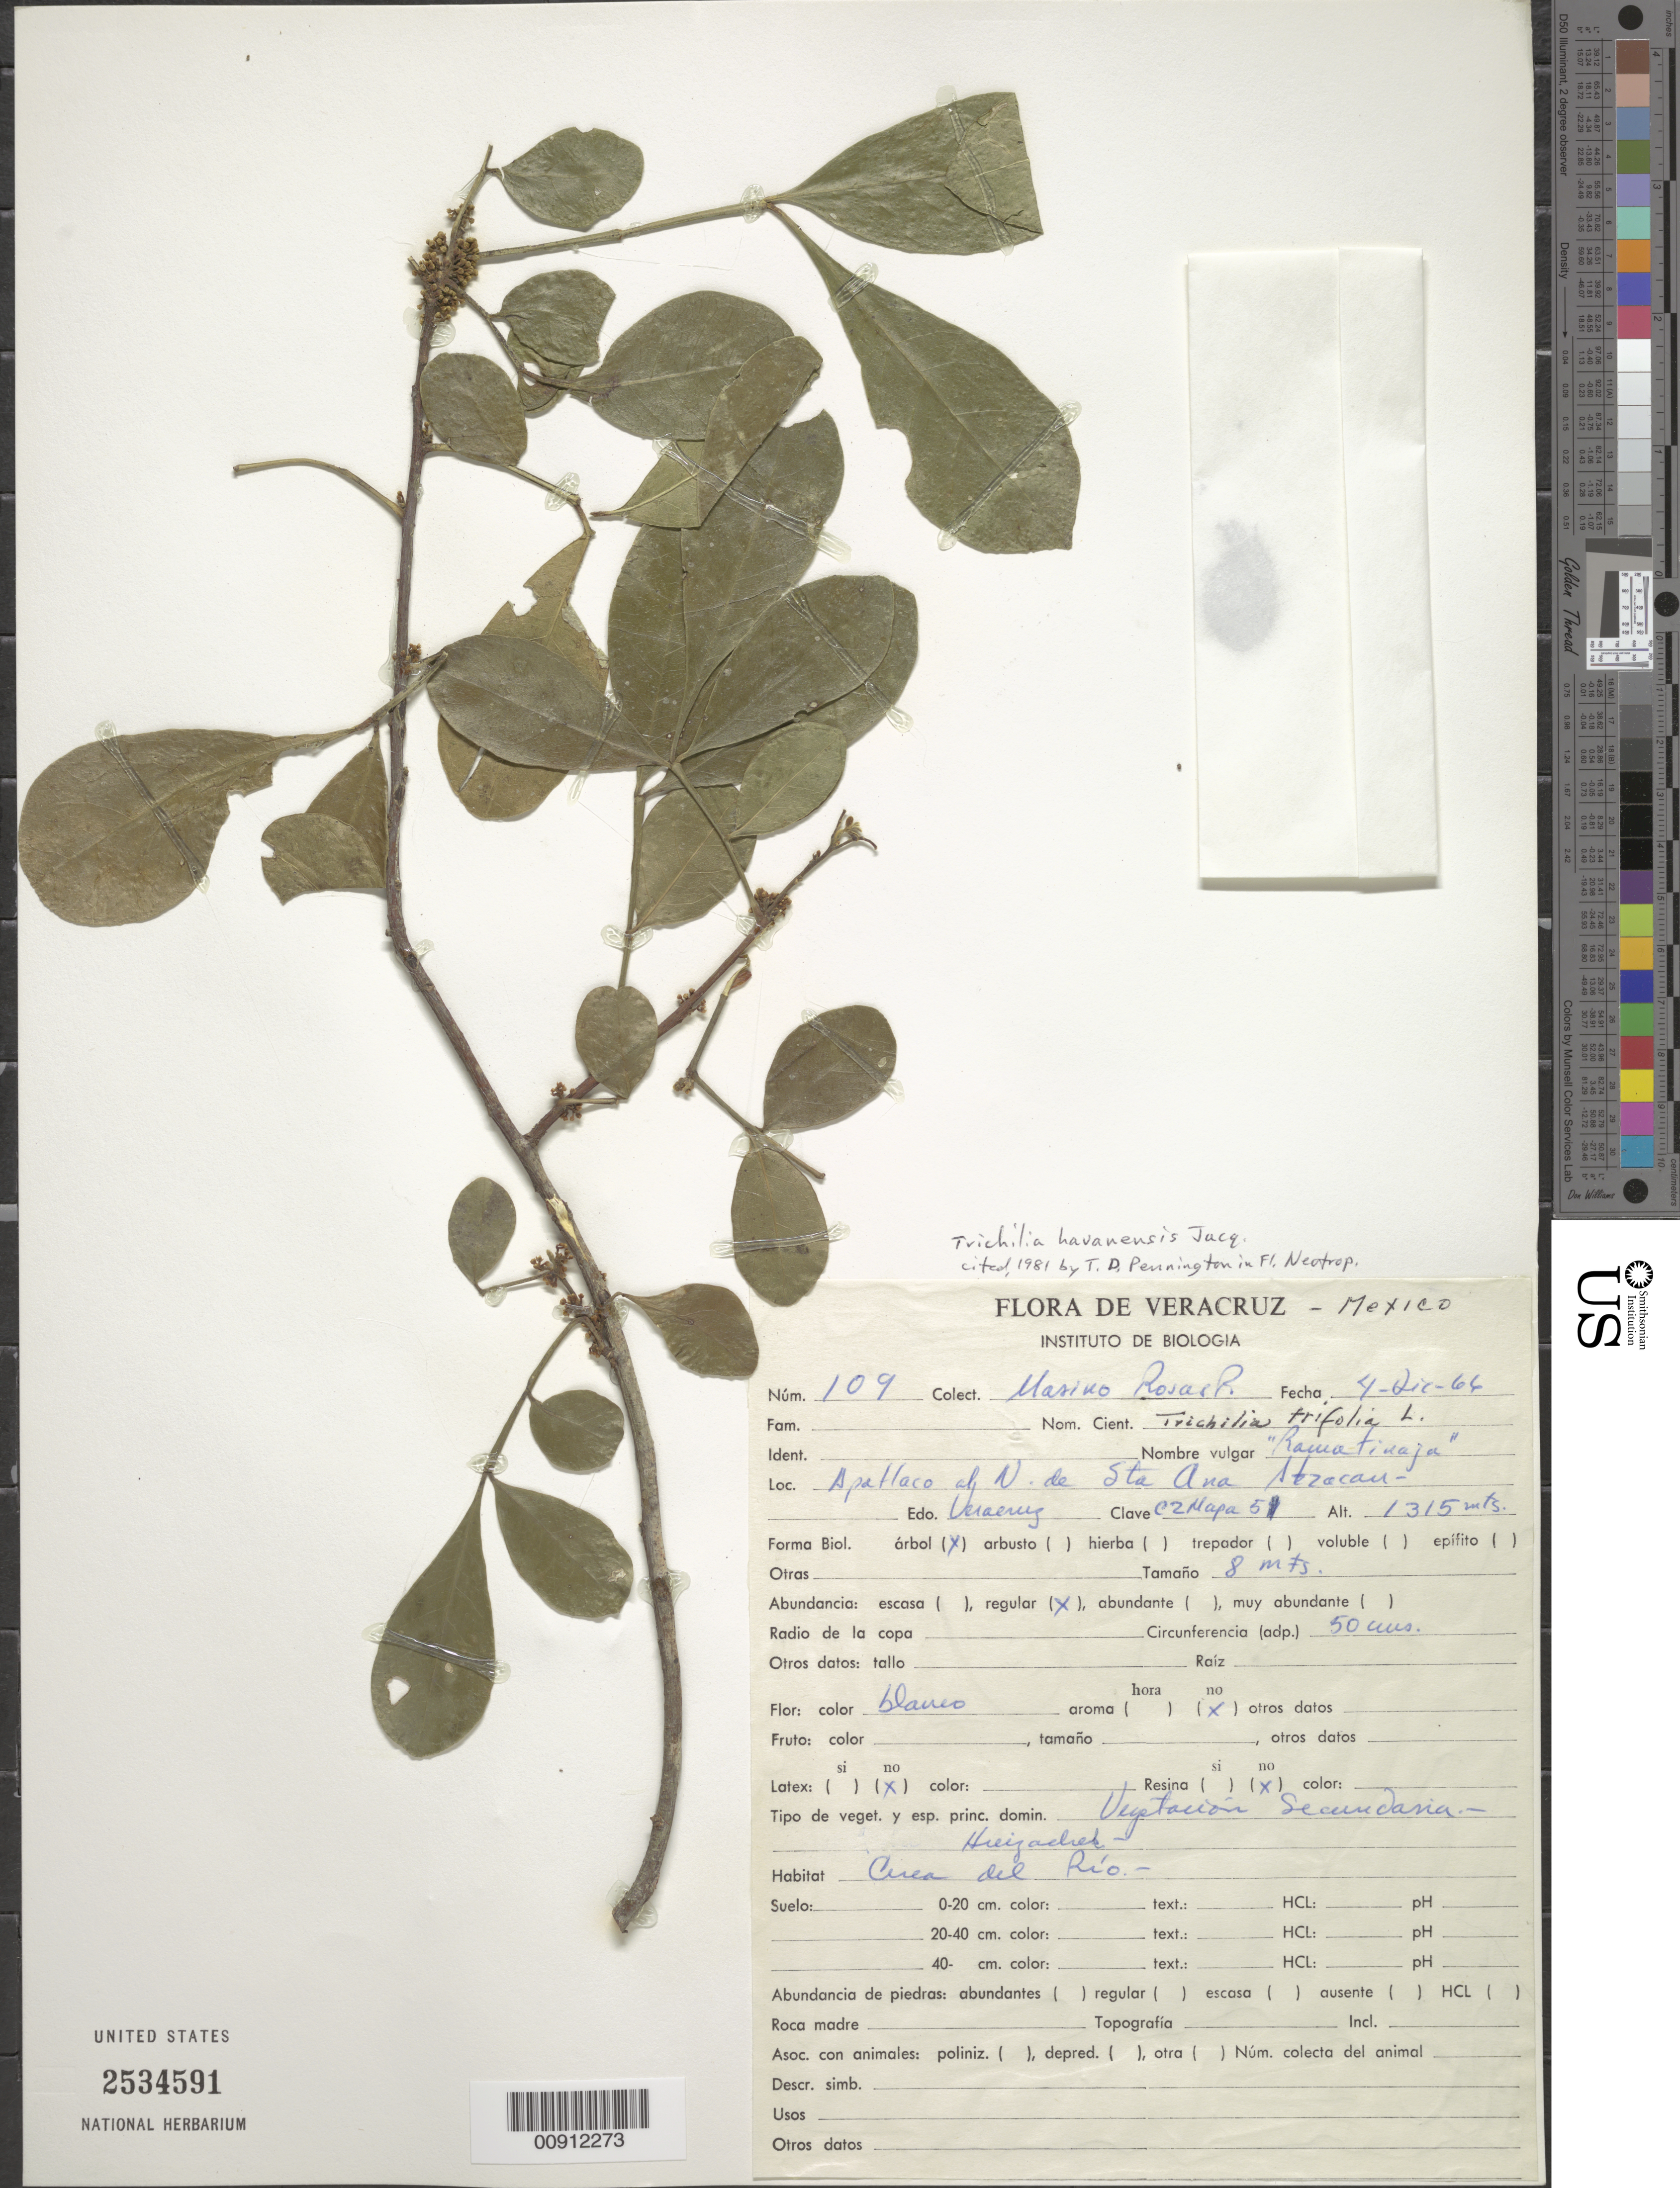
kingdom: Plantae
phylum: Tracheophyta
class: Magnoliopsida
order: Sapindales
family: Meliaceae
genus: Trichilia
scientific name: Trichilia havanensis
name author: Jacq.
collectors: M. Rosas R.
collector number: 109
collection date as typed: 04 Dec 1966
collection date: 1966-12-04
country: Mexico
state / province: Veracruz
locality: Apatlaco al N de Sta Ana Atzacan, Veracruz. C2 Mapa 51.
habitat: Vegetacion secundaria- Huizaches. Area del Río.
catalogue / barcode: US 2534591